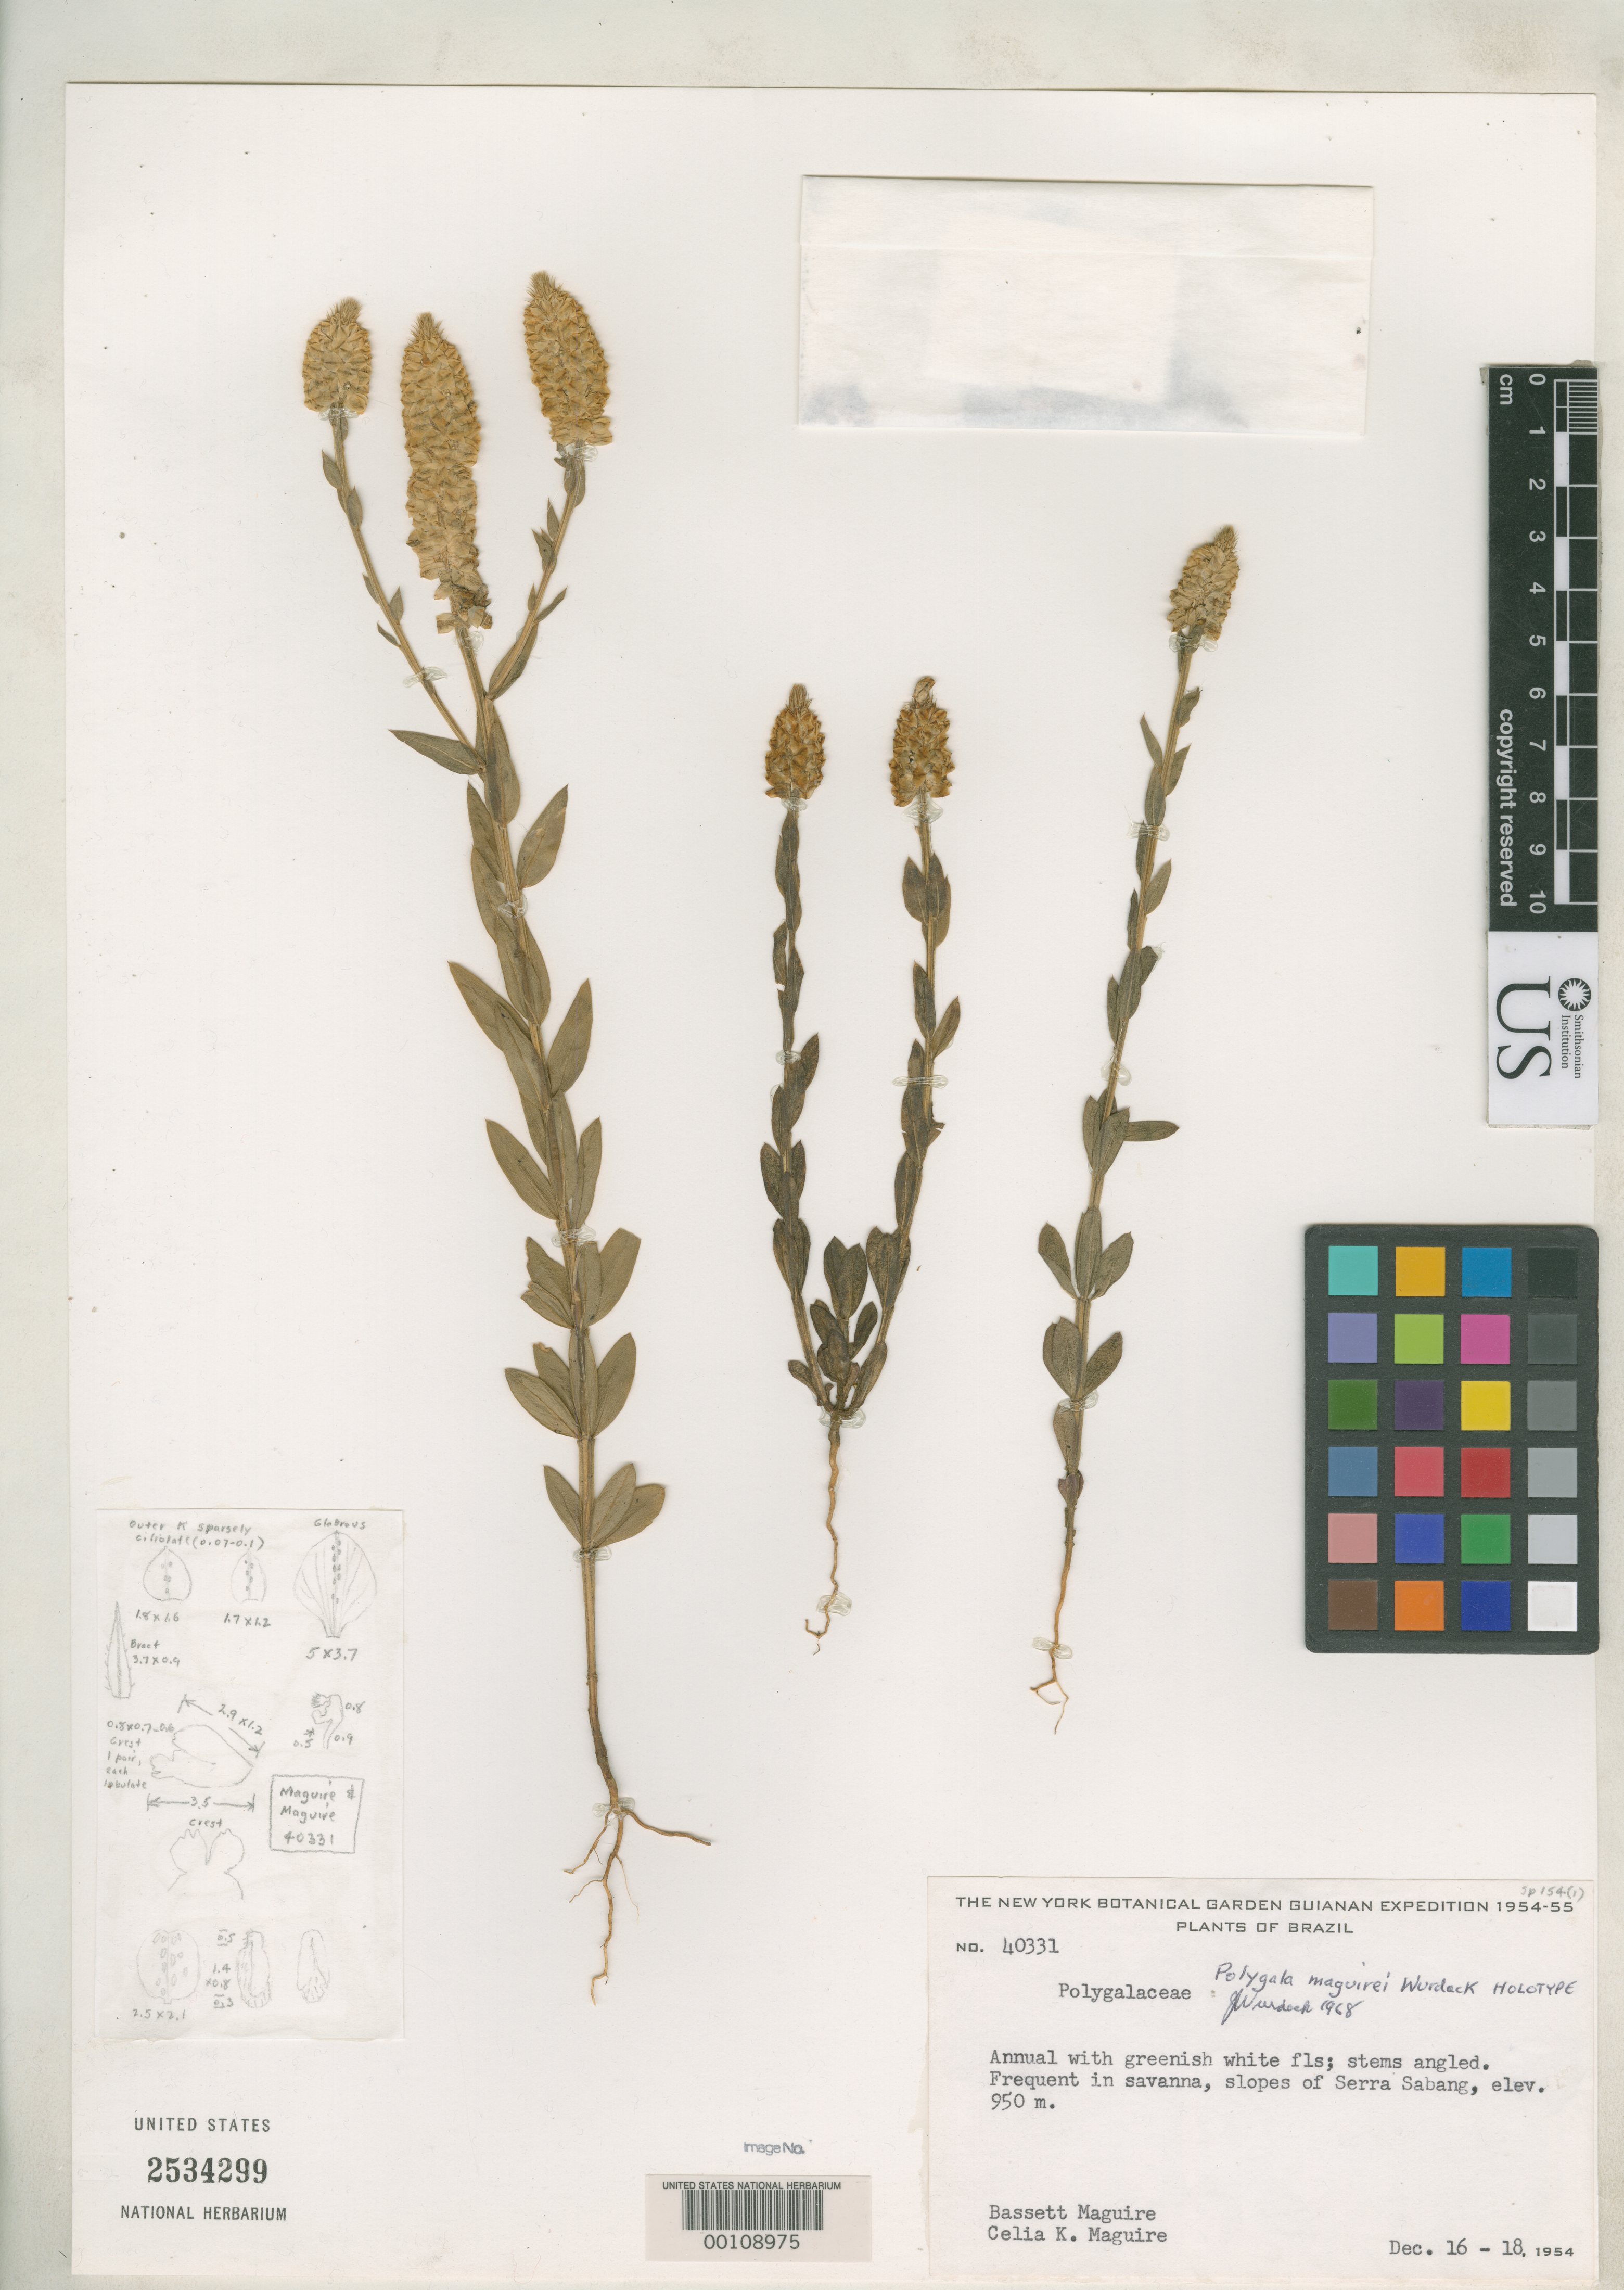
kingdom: Plantae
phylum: Tracheophyta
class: Magnoliopsida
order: Fabales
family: Polygalaceae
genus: Polygala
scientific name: Polygala maguirei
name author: Wurdack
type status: Holotype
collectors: B. Maguire & C. K. Maguire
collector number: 40331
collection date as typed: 16 Dec 1954 to 18 Dec 1954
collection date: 1954-12-16/1954-12-18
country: Brazil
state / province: Roraima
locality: Serra Sabang.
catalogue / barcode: US 2534299